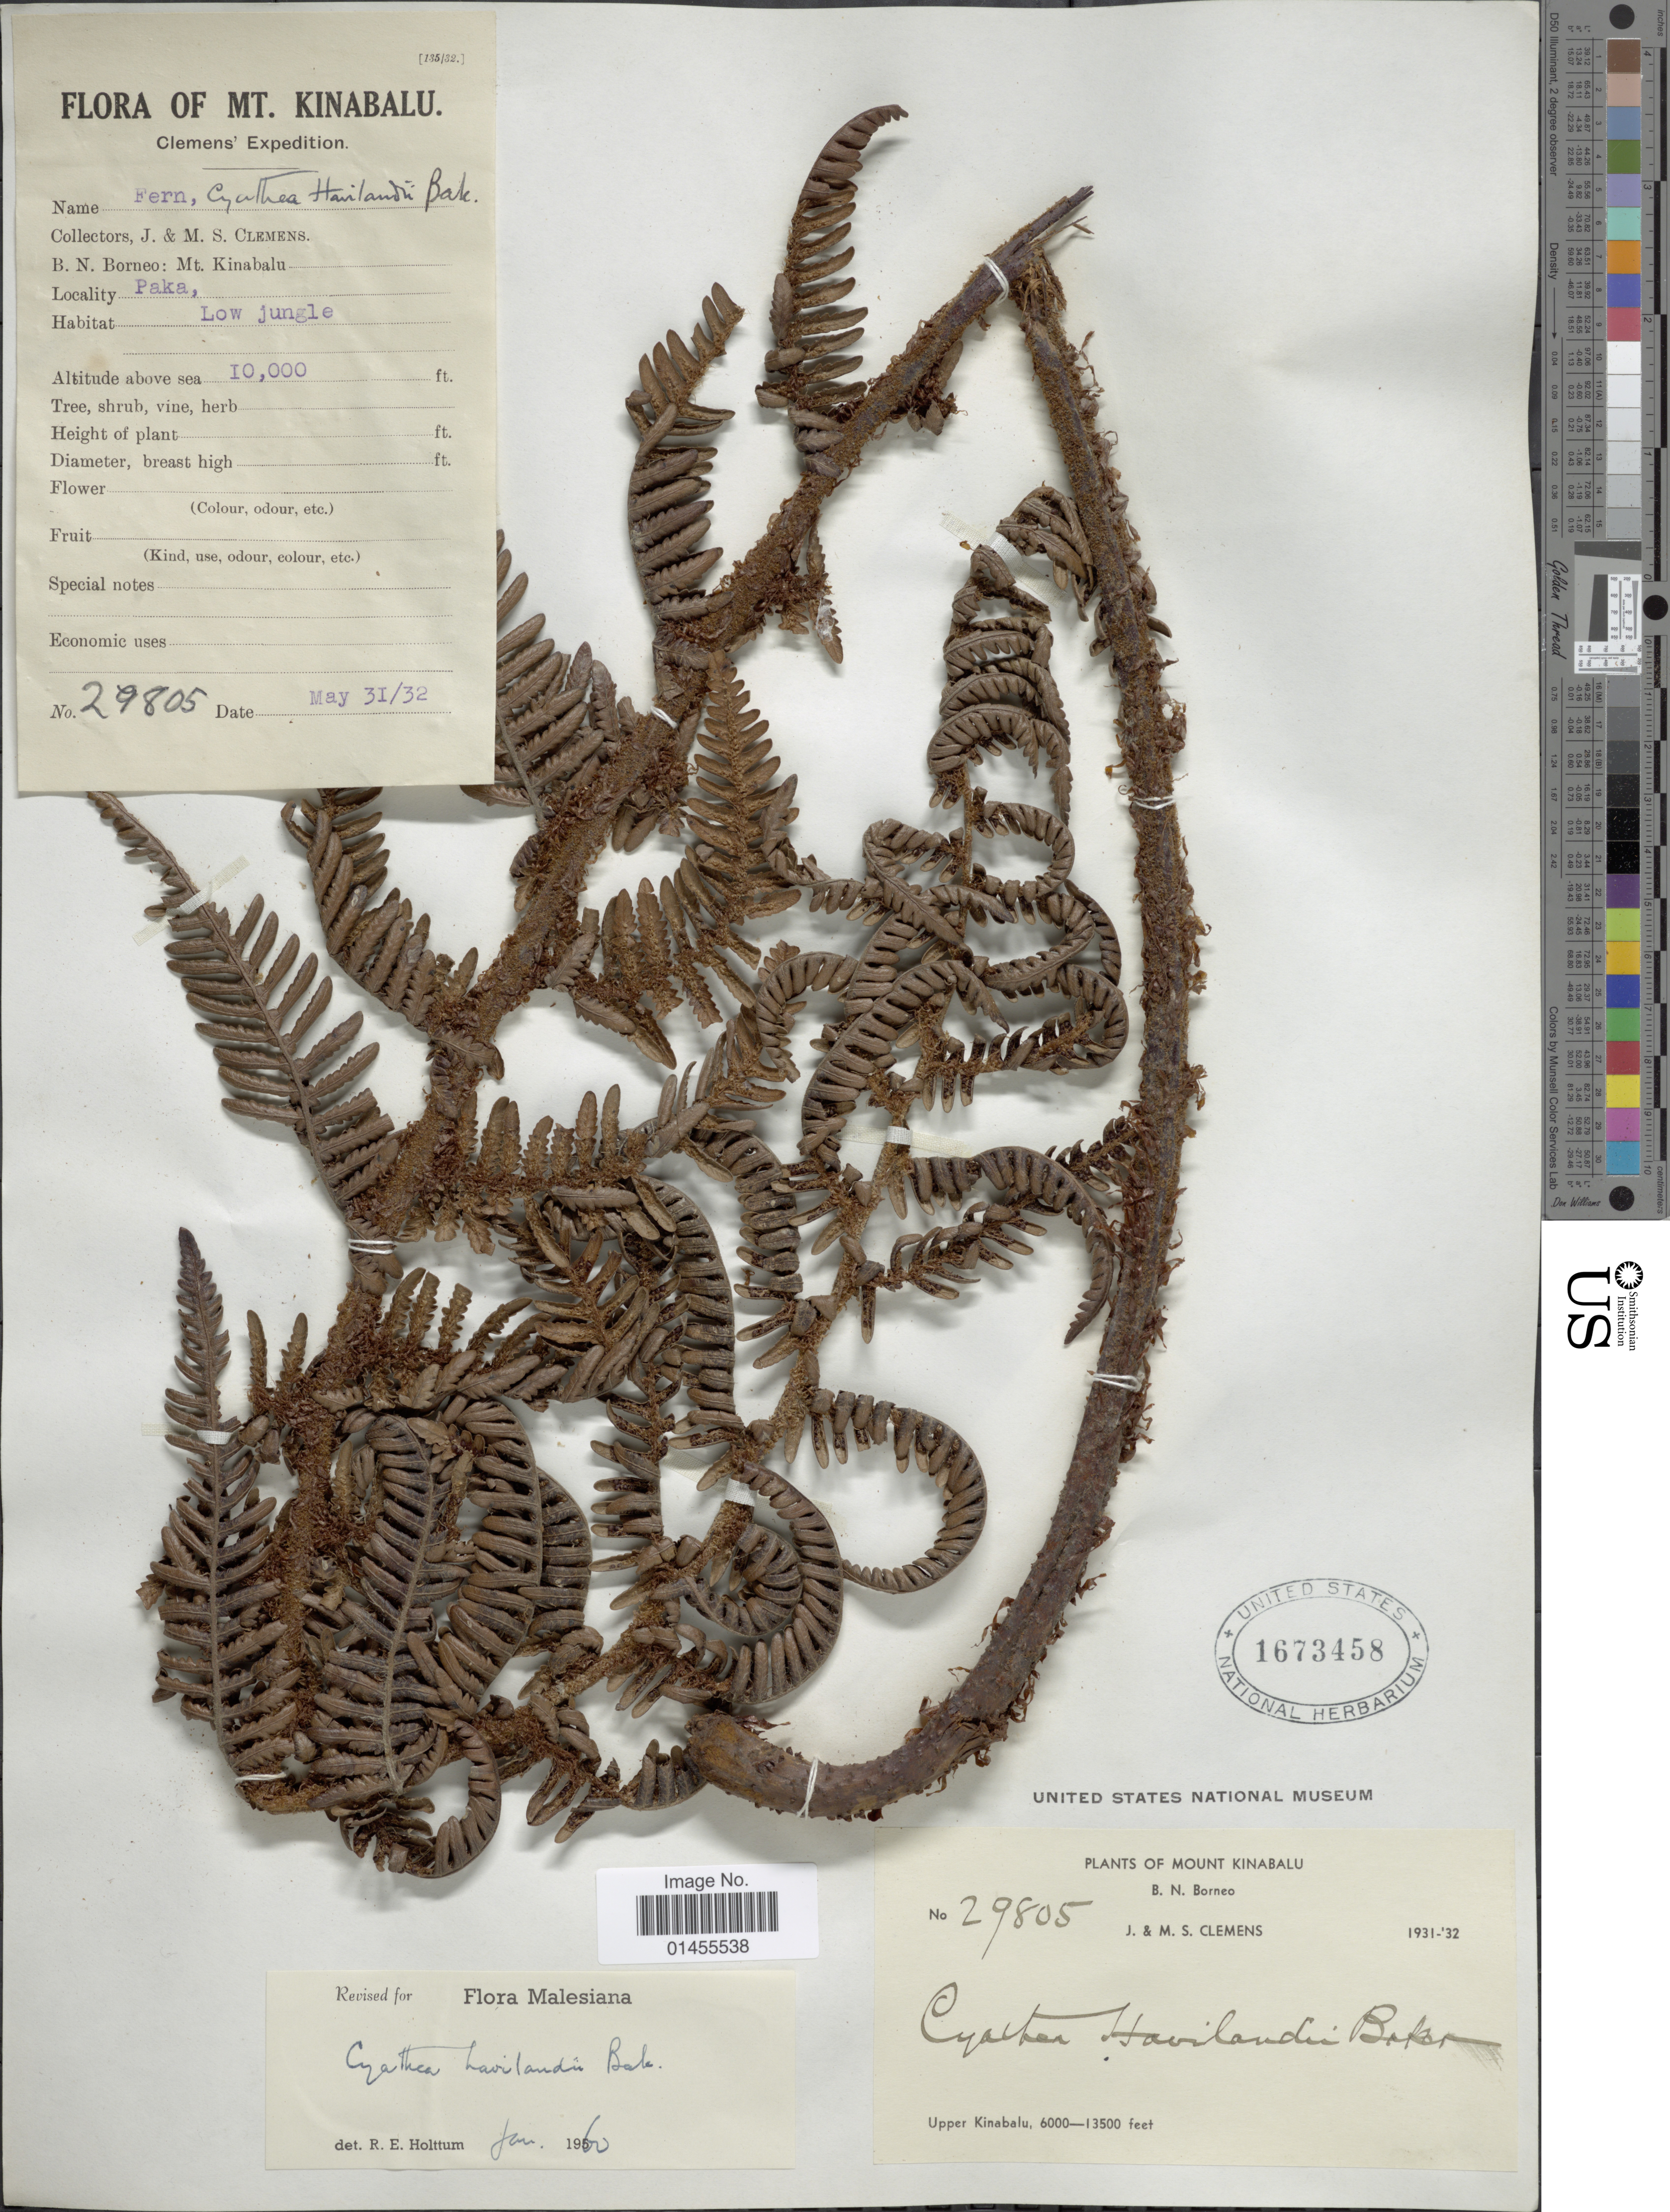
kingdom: Plantae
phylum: Tracheophyta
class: Polypodiopsida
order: Cyatheales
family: Cyatheaceae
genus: Alsophila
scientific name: Alsophila havilandii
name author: (Baker) R.M. Tryon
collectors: J. Clemens & M. S. Clemens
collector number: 29805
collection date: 1931/1932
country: Malaysia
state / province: Sabah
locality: Mount Kinabalu, B.N. Borneo. Upper Kinabalu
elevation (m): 1829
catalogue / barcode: US 1673458